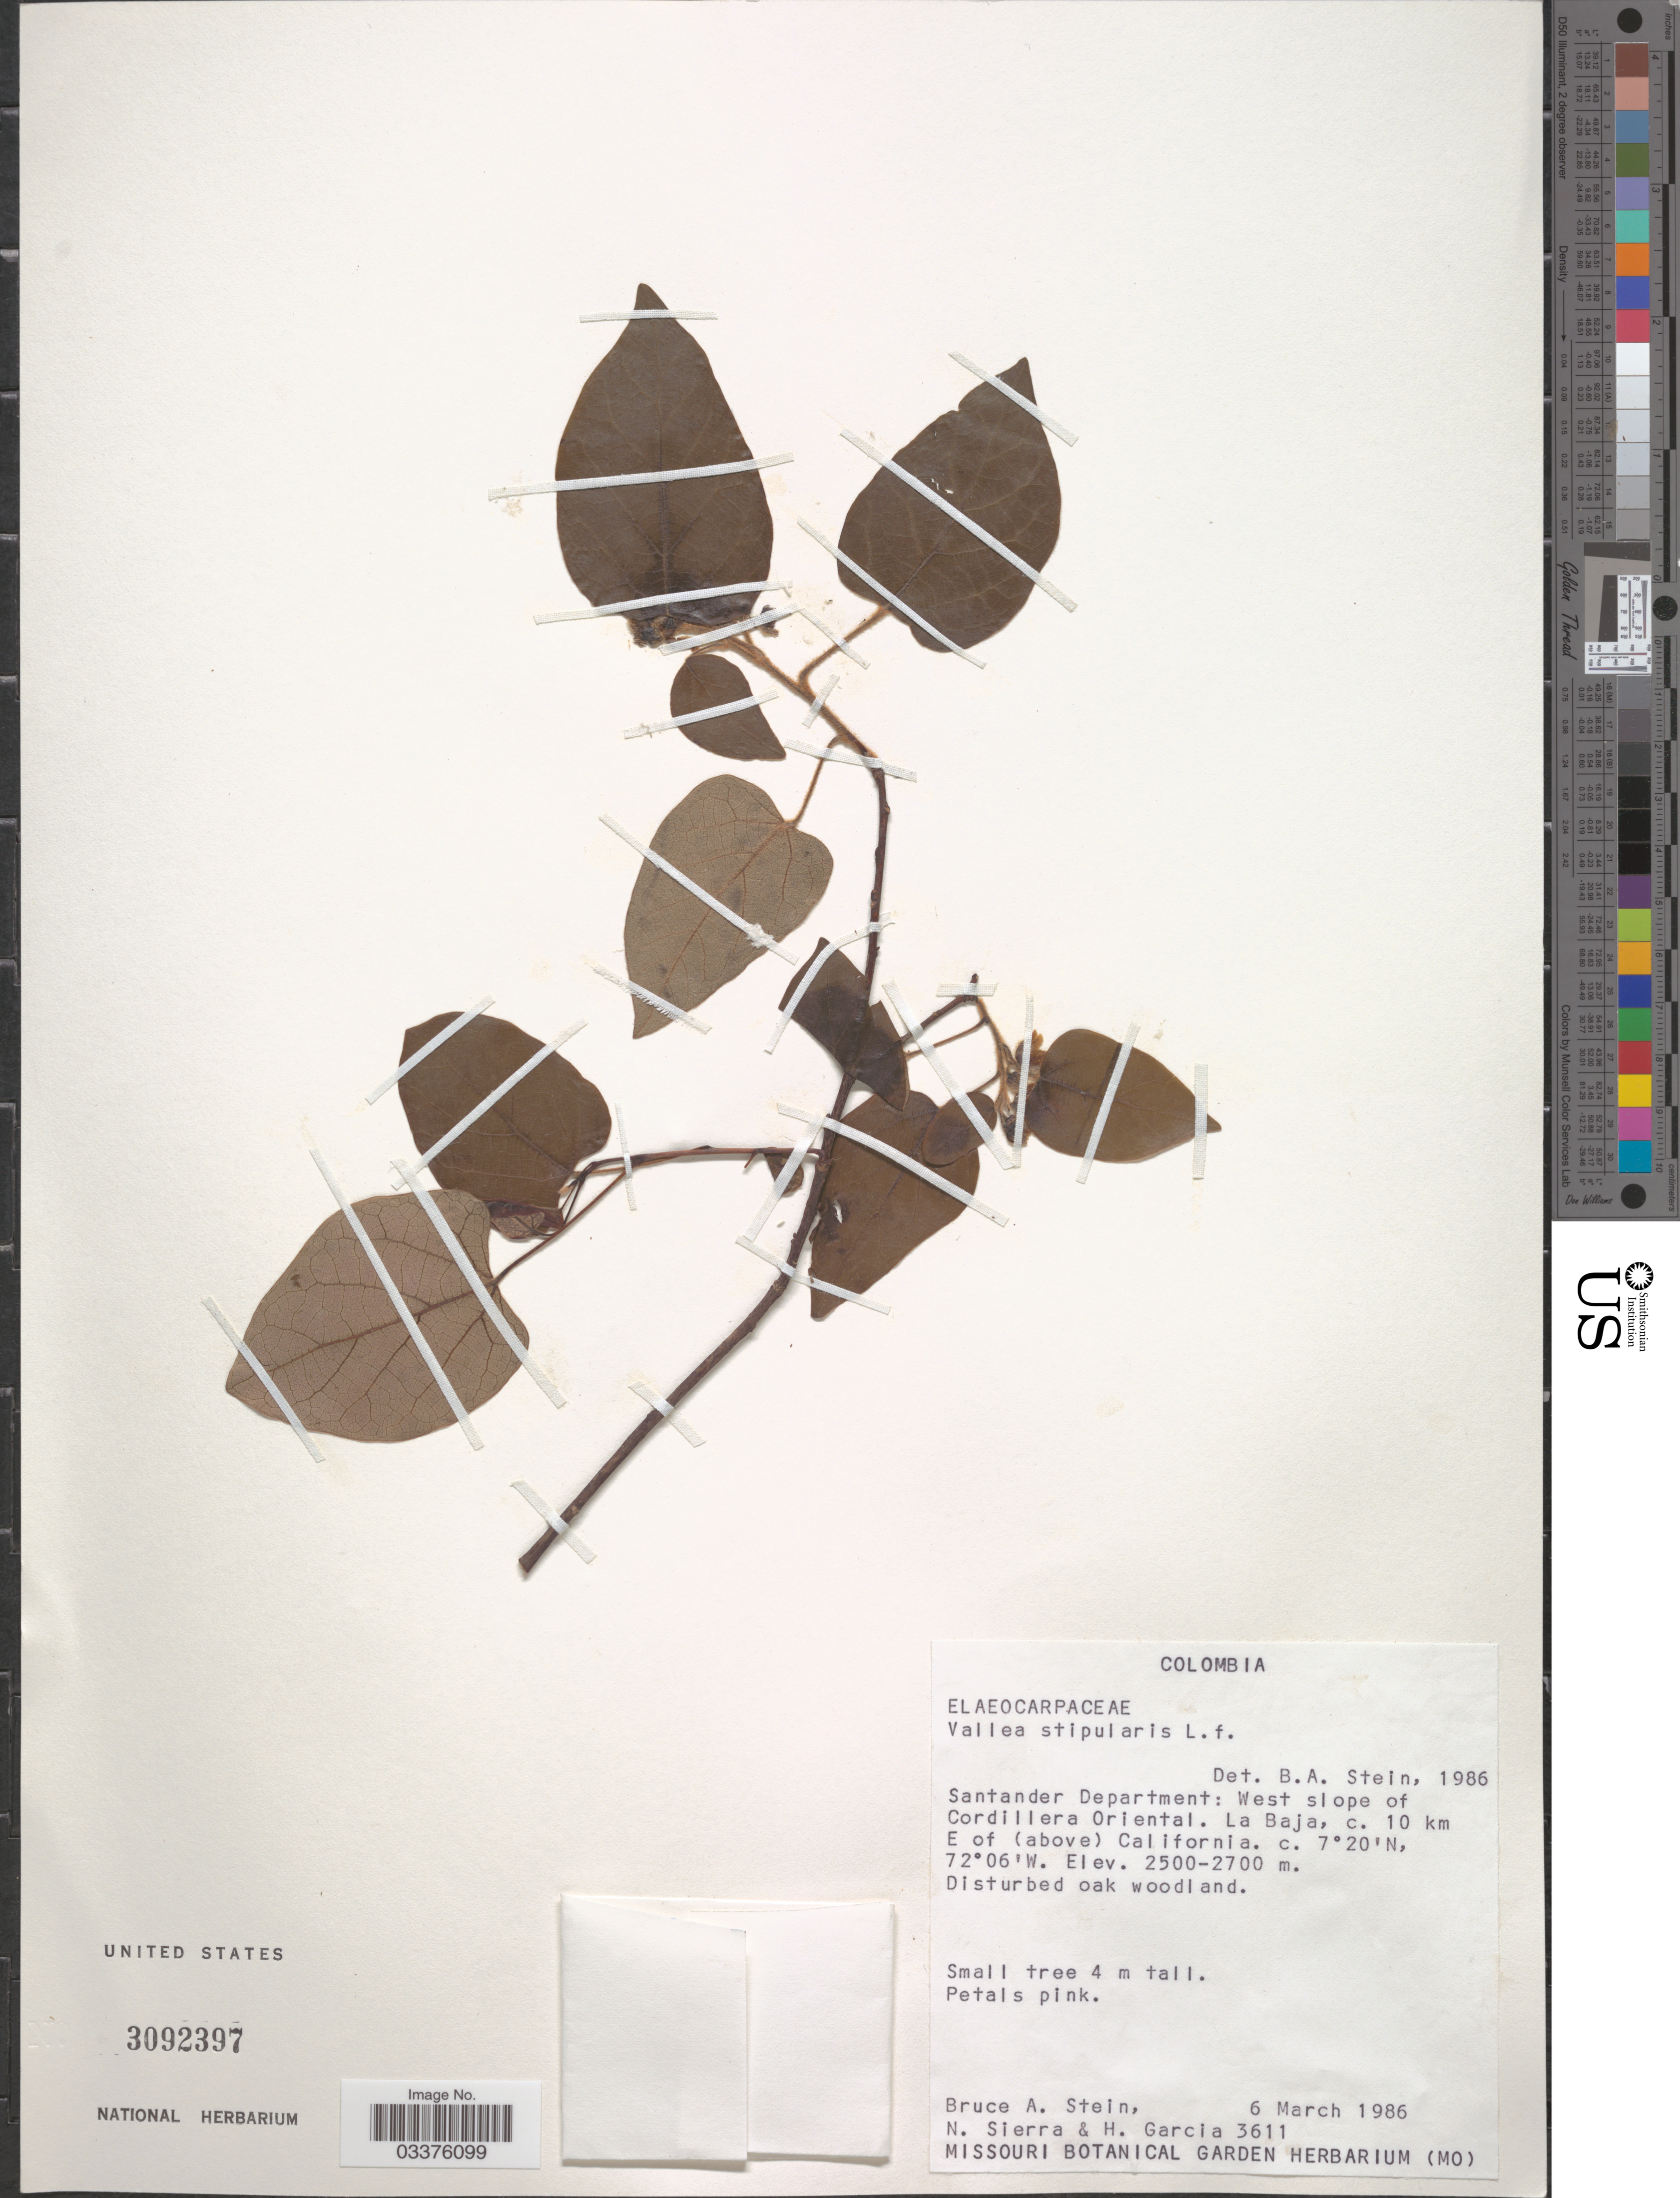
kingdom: Plantae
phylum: Tracheophyta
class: Magnoliopsida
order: Oxalidales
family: Elaeocarpaceae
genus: Vallea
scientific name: Vallea stipularis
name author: L. f.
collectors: B. A. Stein, N. Sierra & H. Garcia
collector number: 3611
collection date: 1986-03-06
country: Colombia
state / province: Santander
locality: Santander Department: West slope of Cordillera Oriental. La Baja, c. 10 km E of (above) California.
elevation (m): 2500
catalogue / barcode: US 3092397